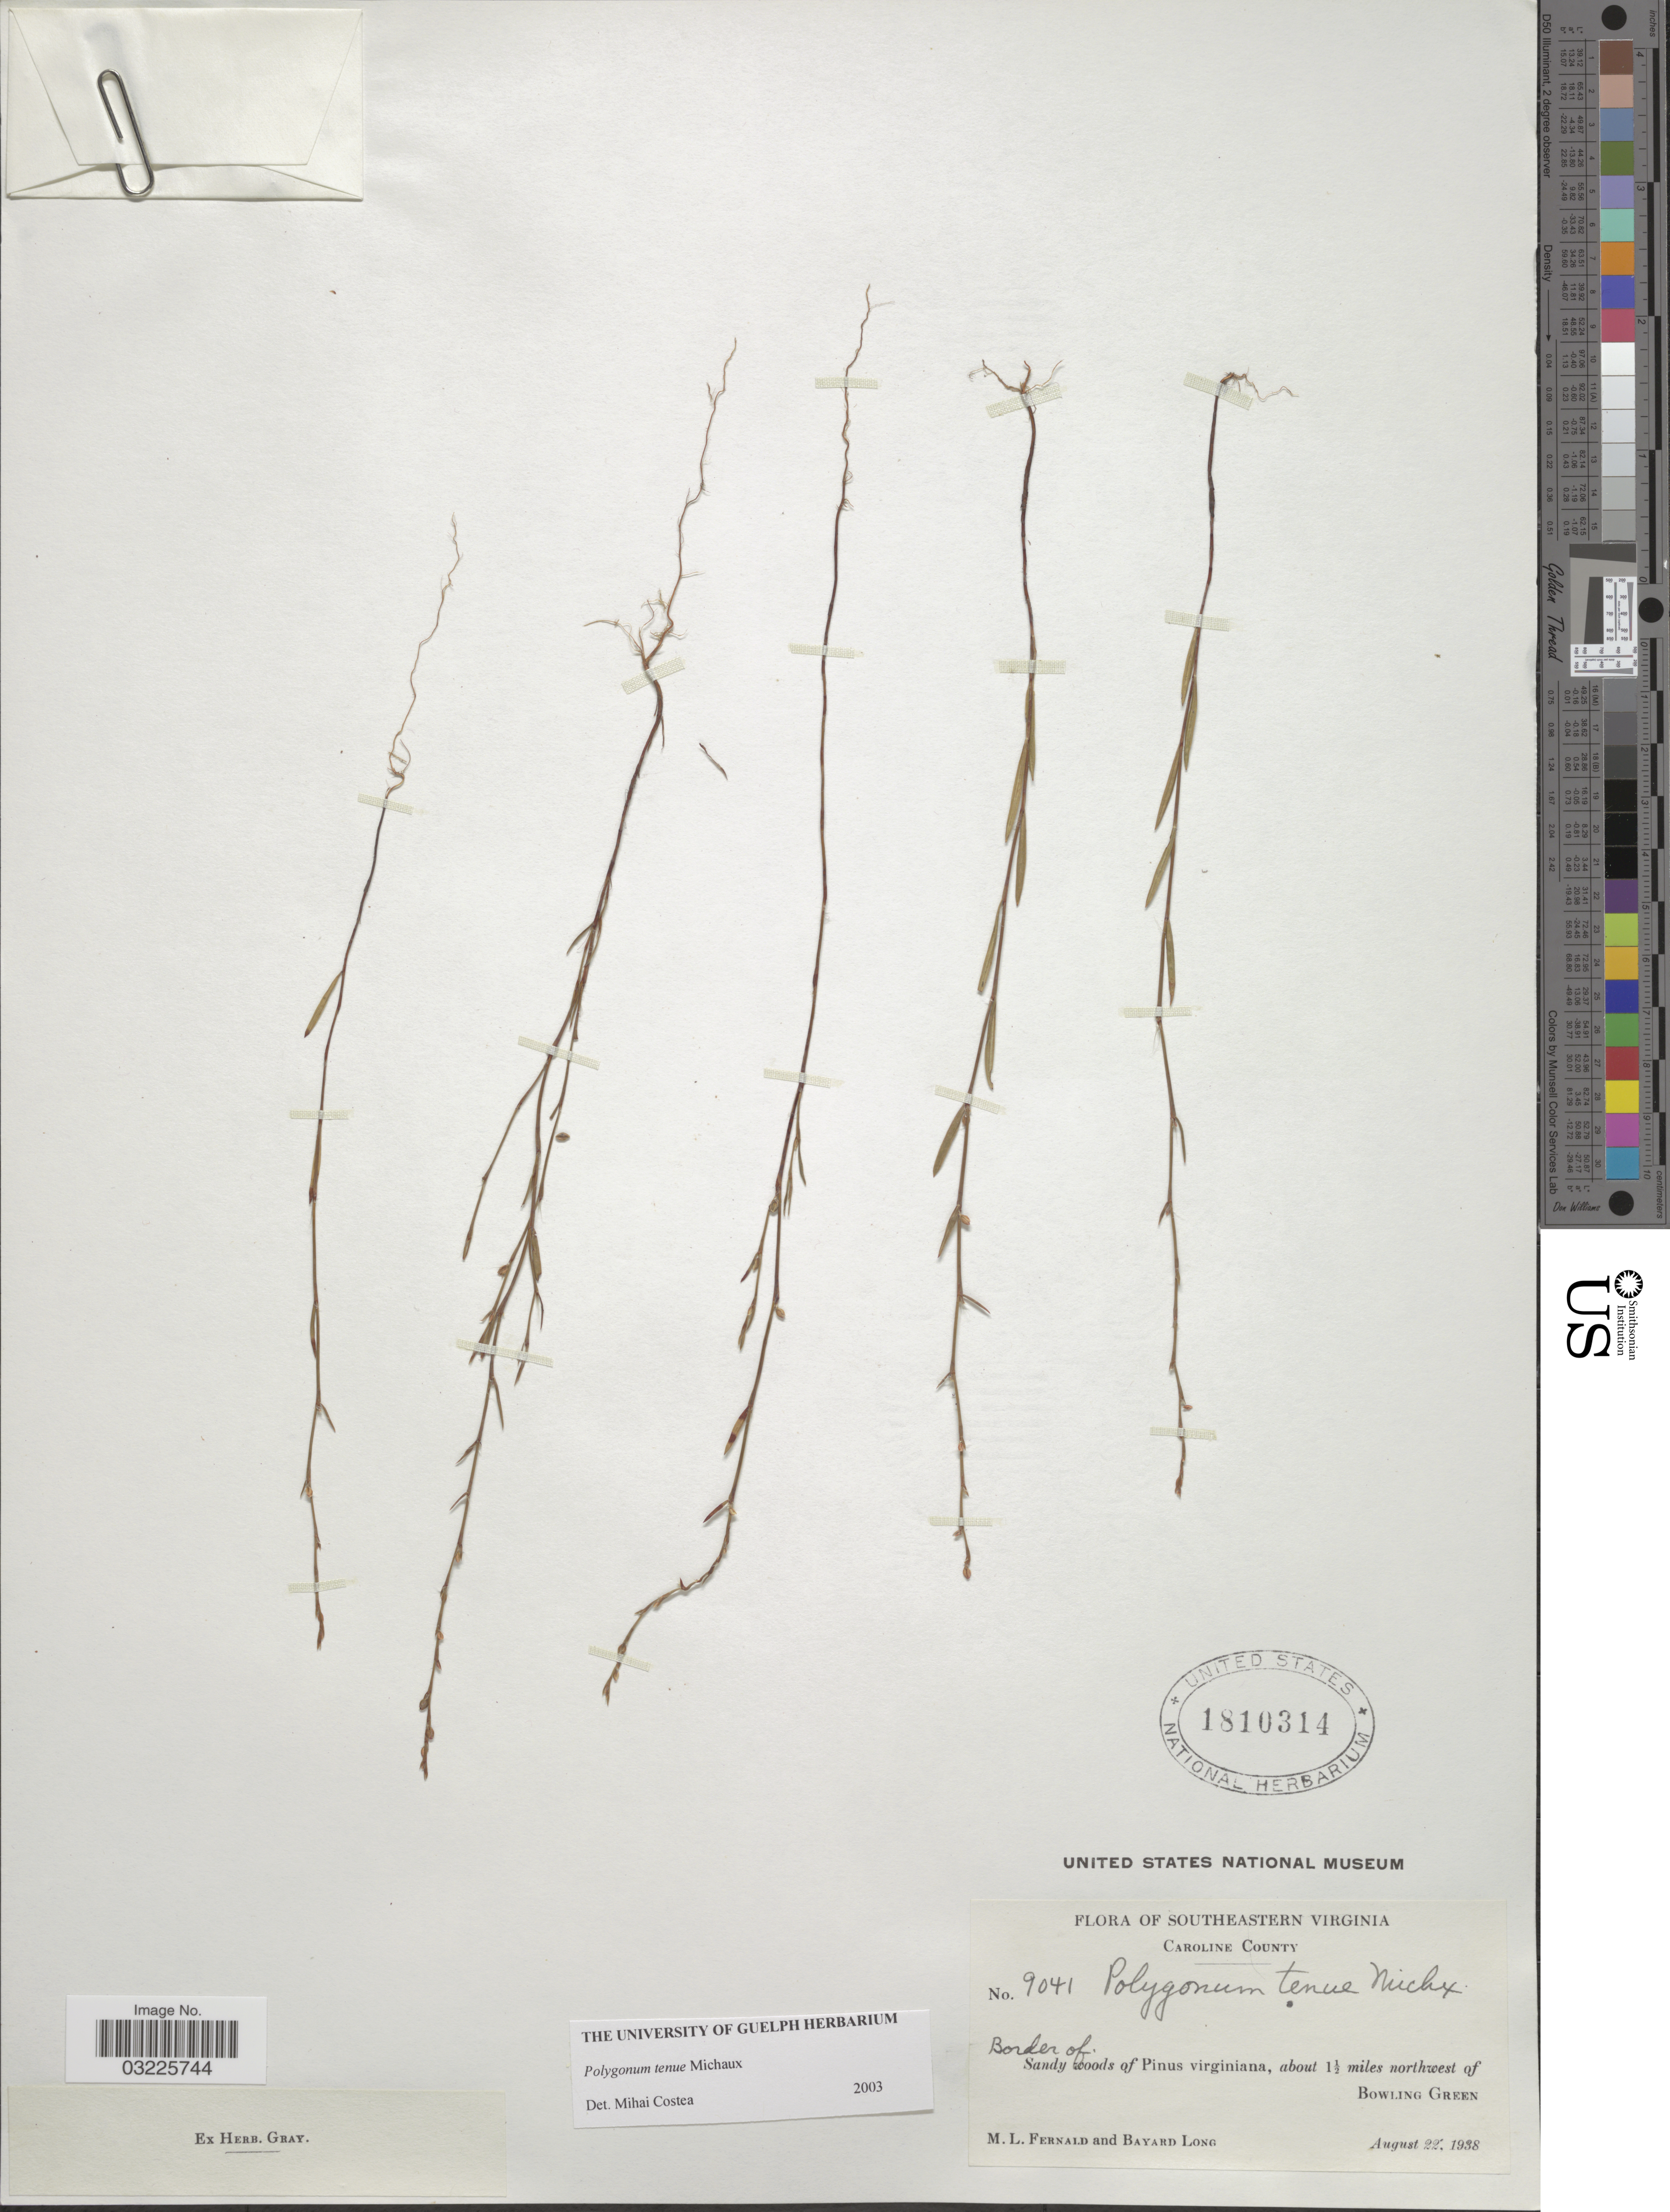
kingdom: Plantae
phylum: Tracheophyta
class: Magnoliopsida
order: Caryophyllales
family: Polygonaceae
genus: Polygonum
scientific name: Polygonum tenue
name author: F. Michx.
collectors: M. L. Fernald & B. Long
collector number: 9041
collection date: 1938-08-22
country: United States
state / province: Virginia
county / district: Caroline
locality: Southeastern Virginia. Caroline County. About 1½ miles northwest of Bowling Green.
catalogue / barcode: US 1810314